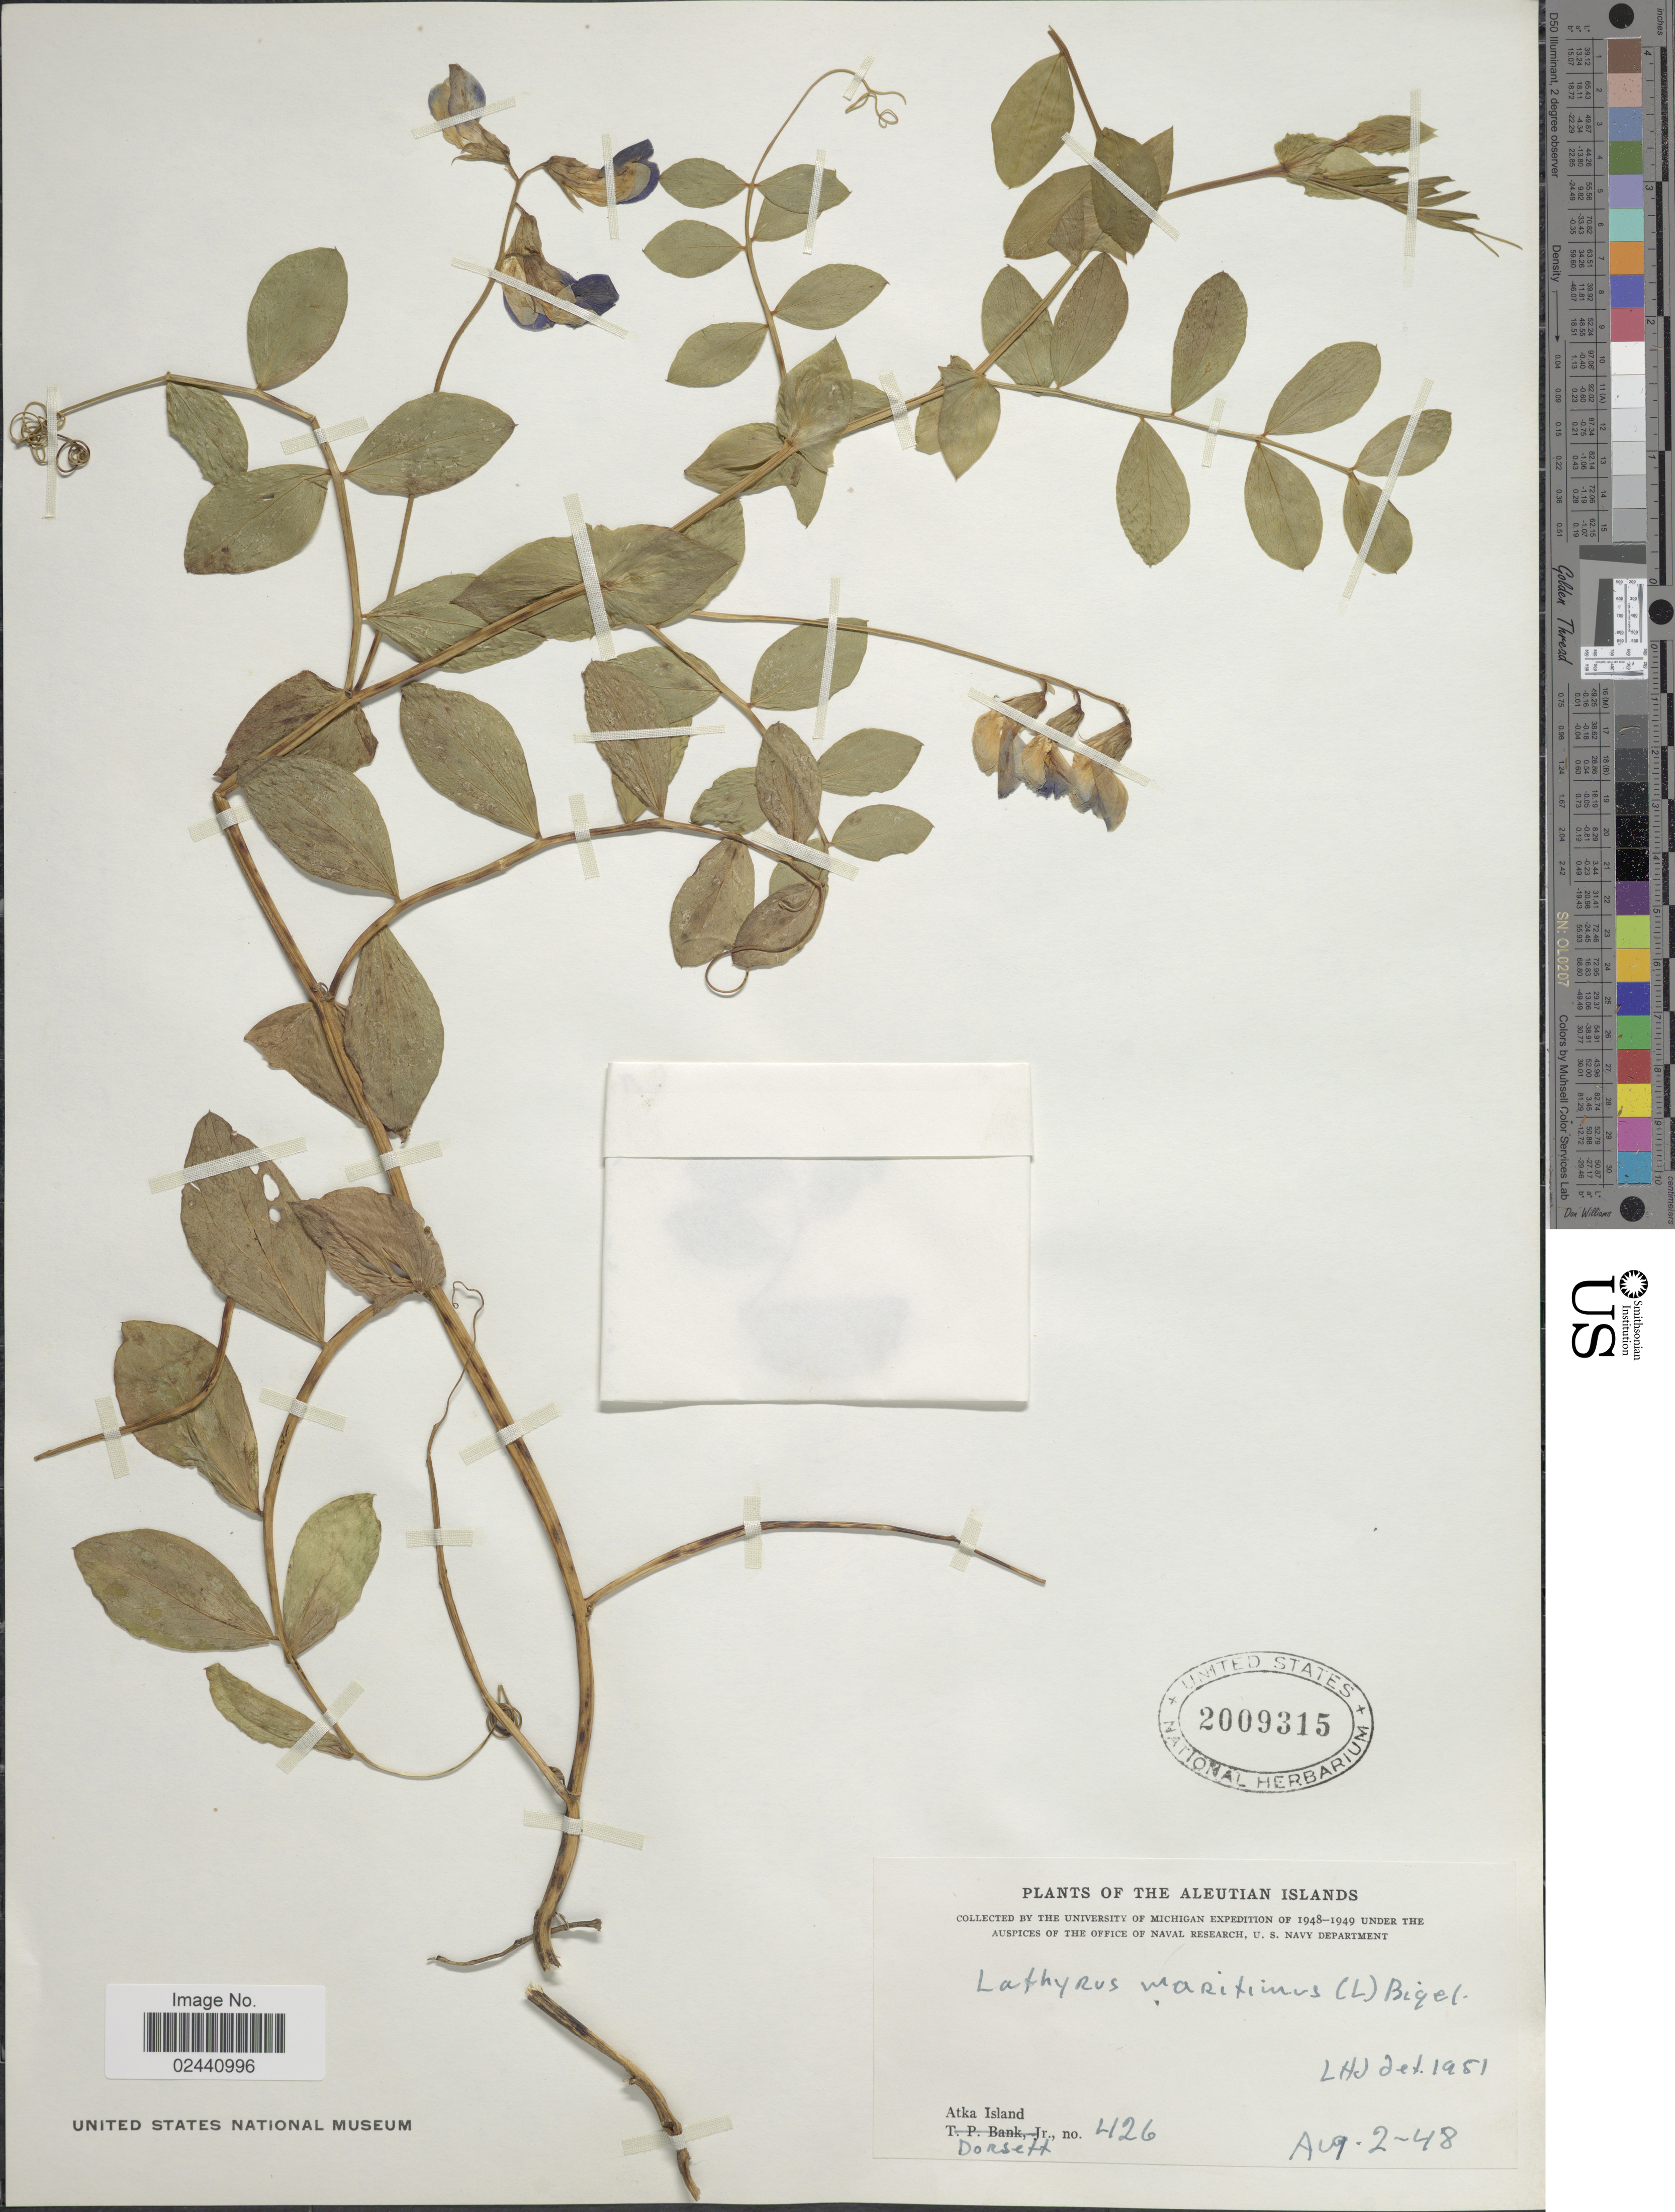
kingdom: Plantae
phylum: Tracheophyta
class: Magnoliopsida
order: Fabales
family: Fabaceae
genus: Lathyrus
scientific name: Lathyrus maritimus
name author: Torr.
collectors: -- Dorsett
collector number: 426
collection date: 1848-08-02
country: United States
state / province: Alaska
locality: Aleutian Islands. Atka Island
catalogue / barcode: US 2009315